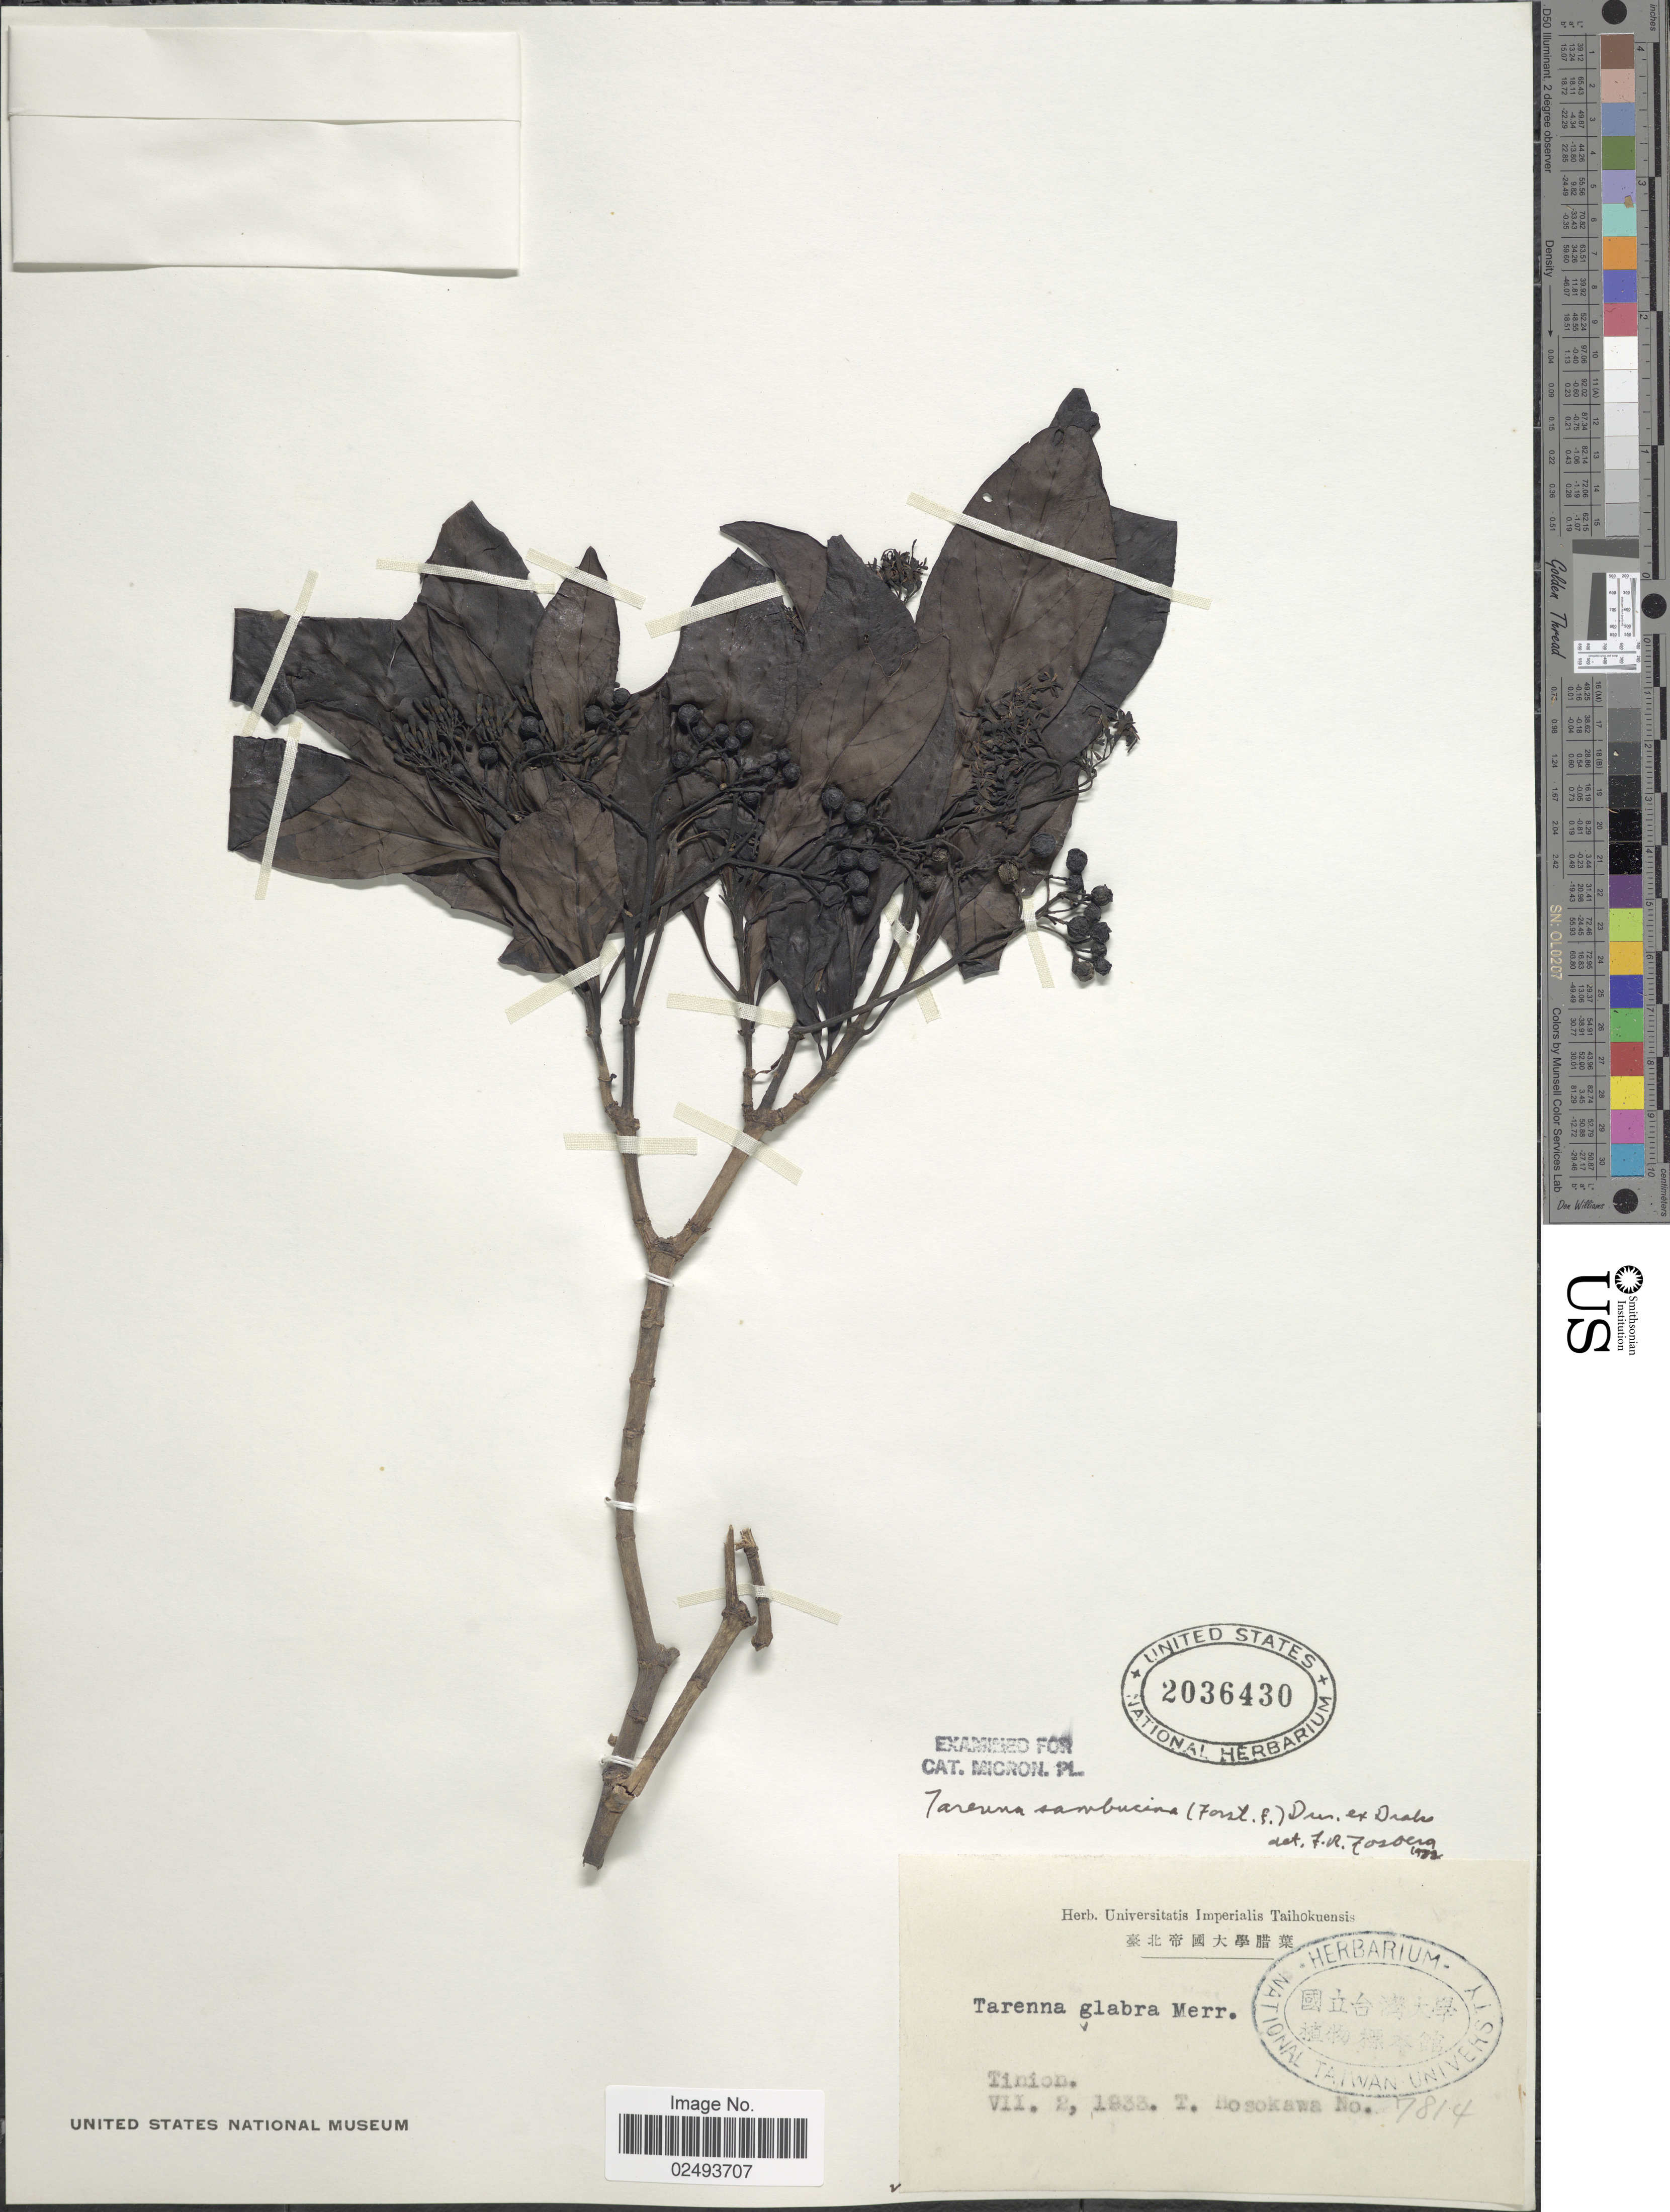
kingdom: Plantae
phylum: Tracheophyta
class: Magnoliopsida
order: Gentianales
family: Rubiaceae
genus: Tarenna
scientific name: Tarenna sambucina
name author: (G. Forst.) Drake ex Durand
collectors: T. Hosokawa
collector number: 7814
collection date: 1933-07-02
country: Micronesia, Federated States of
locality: Tinion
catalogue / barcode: US 2036430